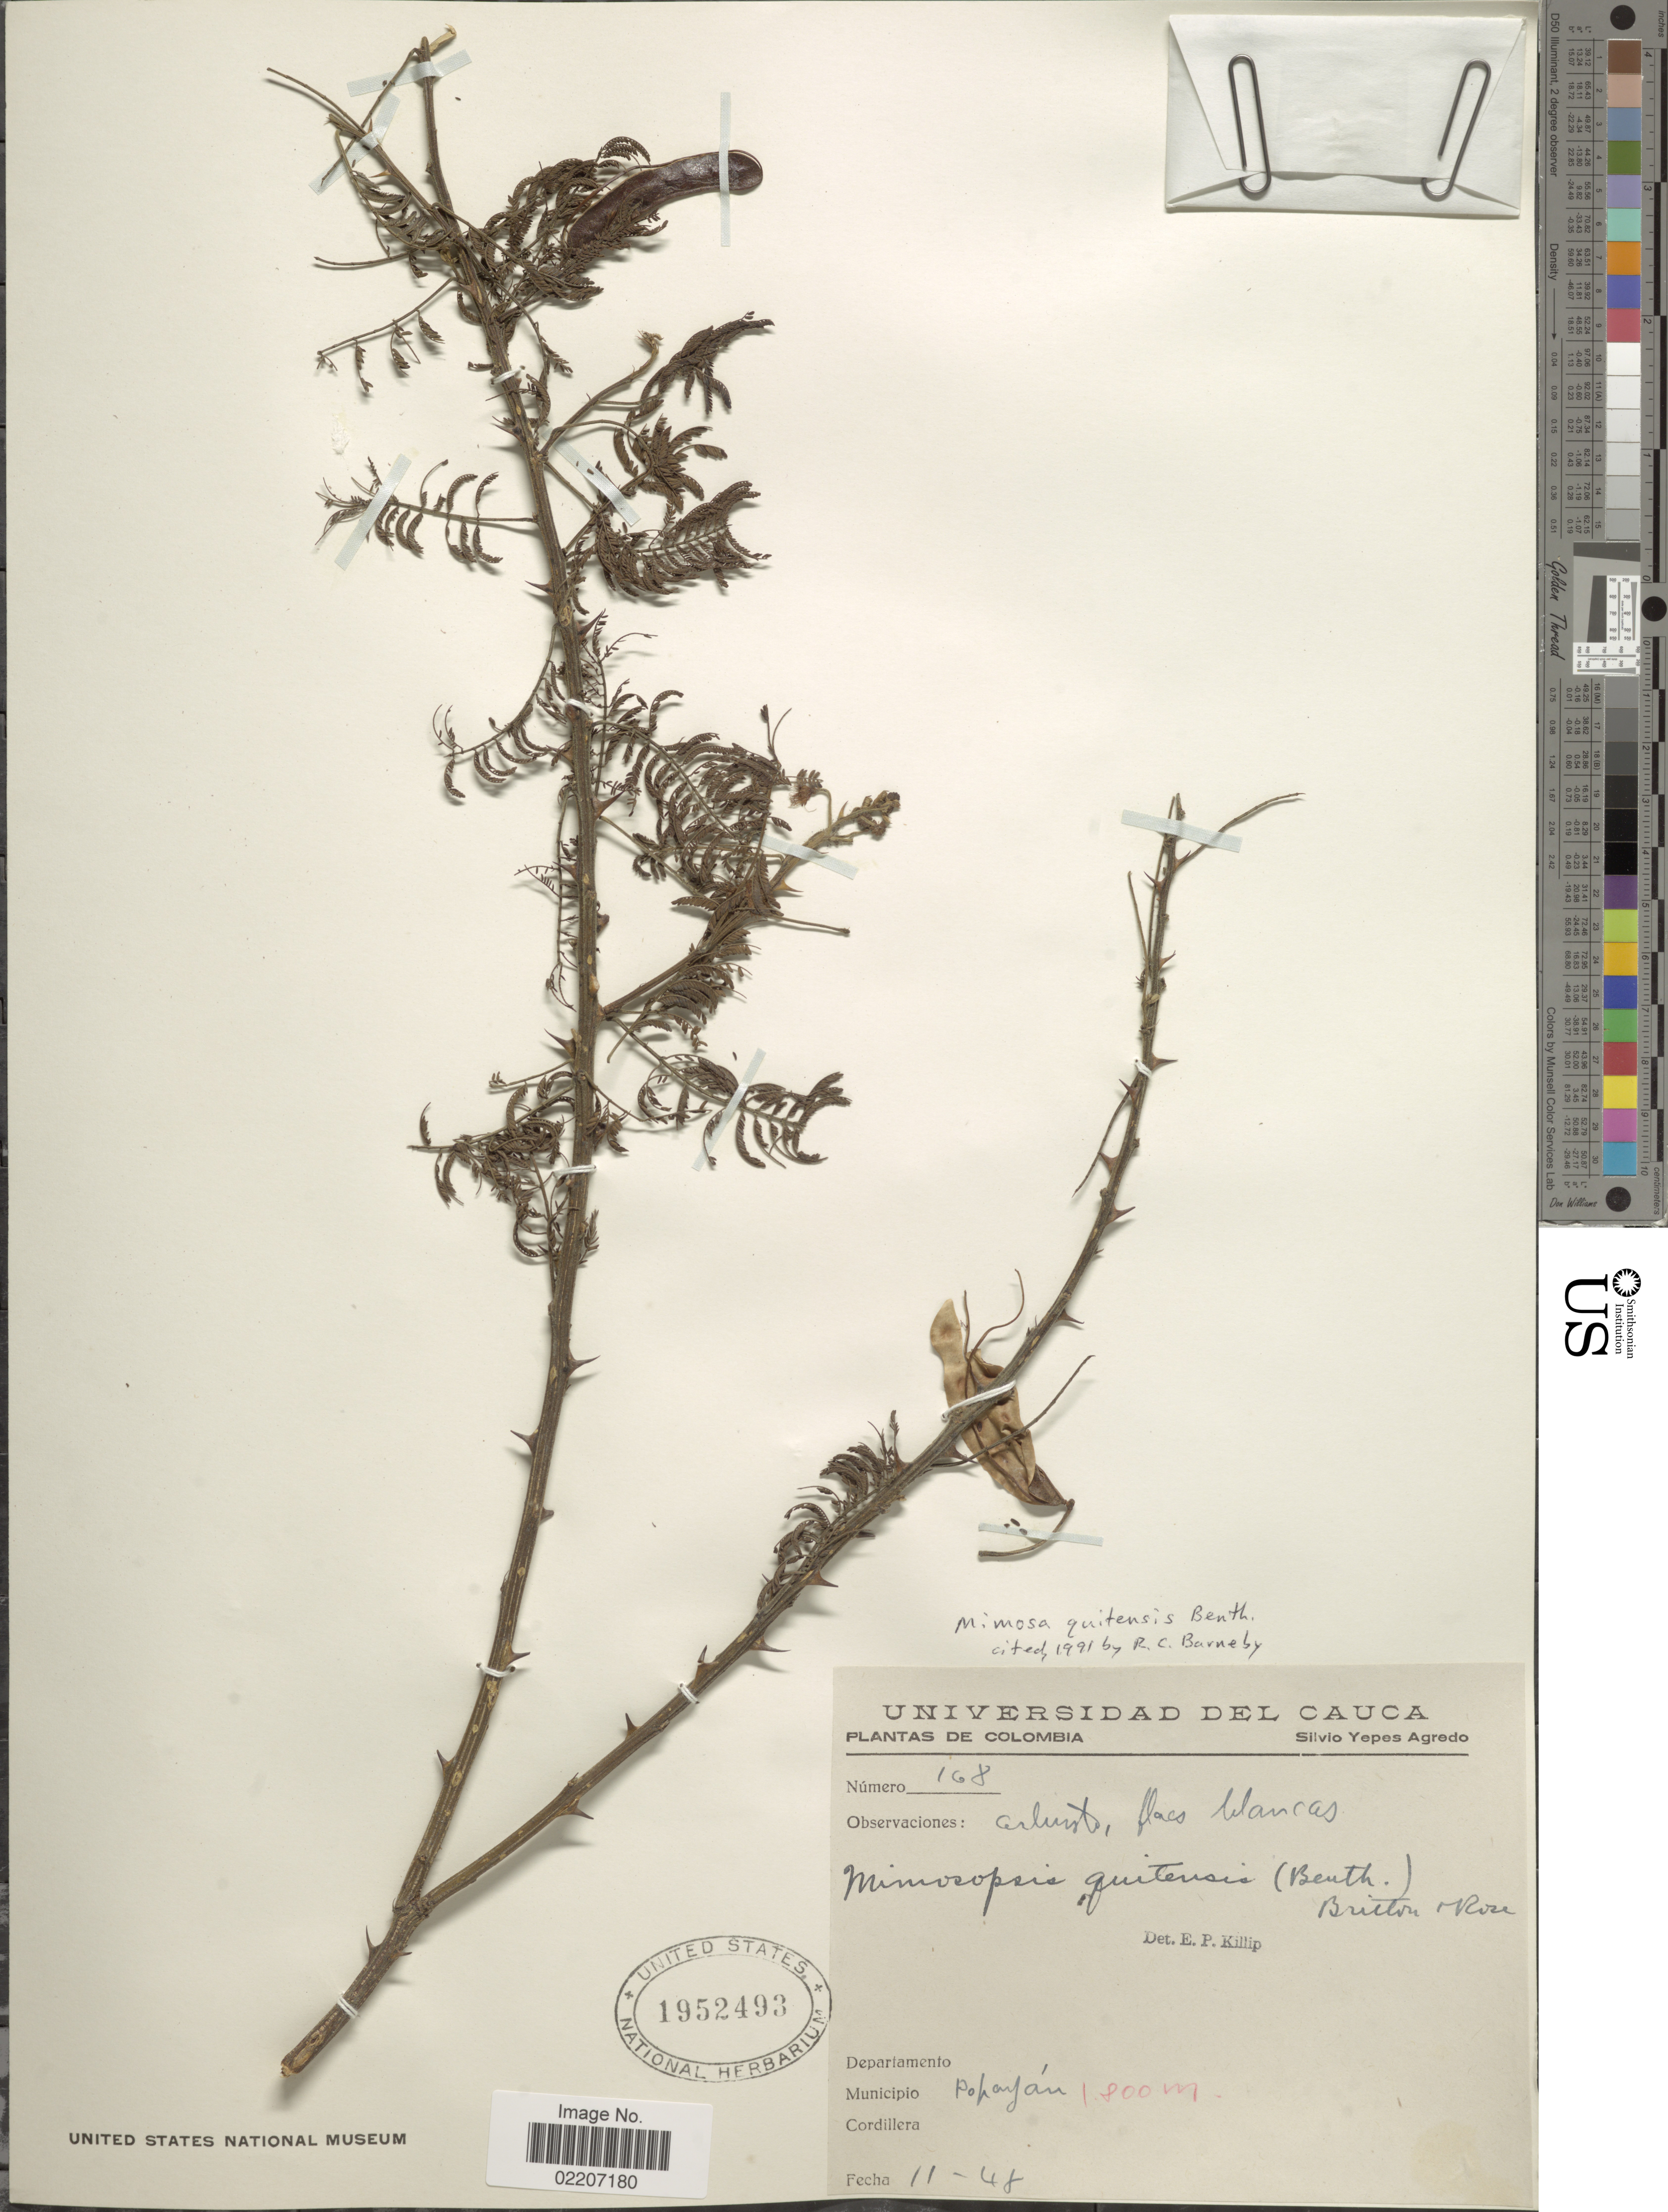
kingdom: Plantae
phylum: Tracheophyta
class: Magnoliopsida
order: Fabales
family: Fabaceae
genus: Mimosa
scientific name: Mimosa quitensis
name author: Benth.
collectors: S. Yepes-Agredo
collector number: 168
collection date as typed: Transcribed d/m/y: /11/48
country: Colombia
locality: Municipio Popajan, Cordillera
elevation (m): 1800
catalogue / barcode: US 1952493